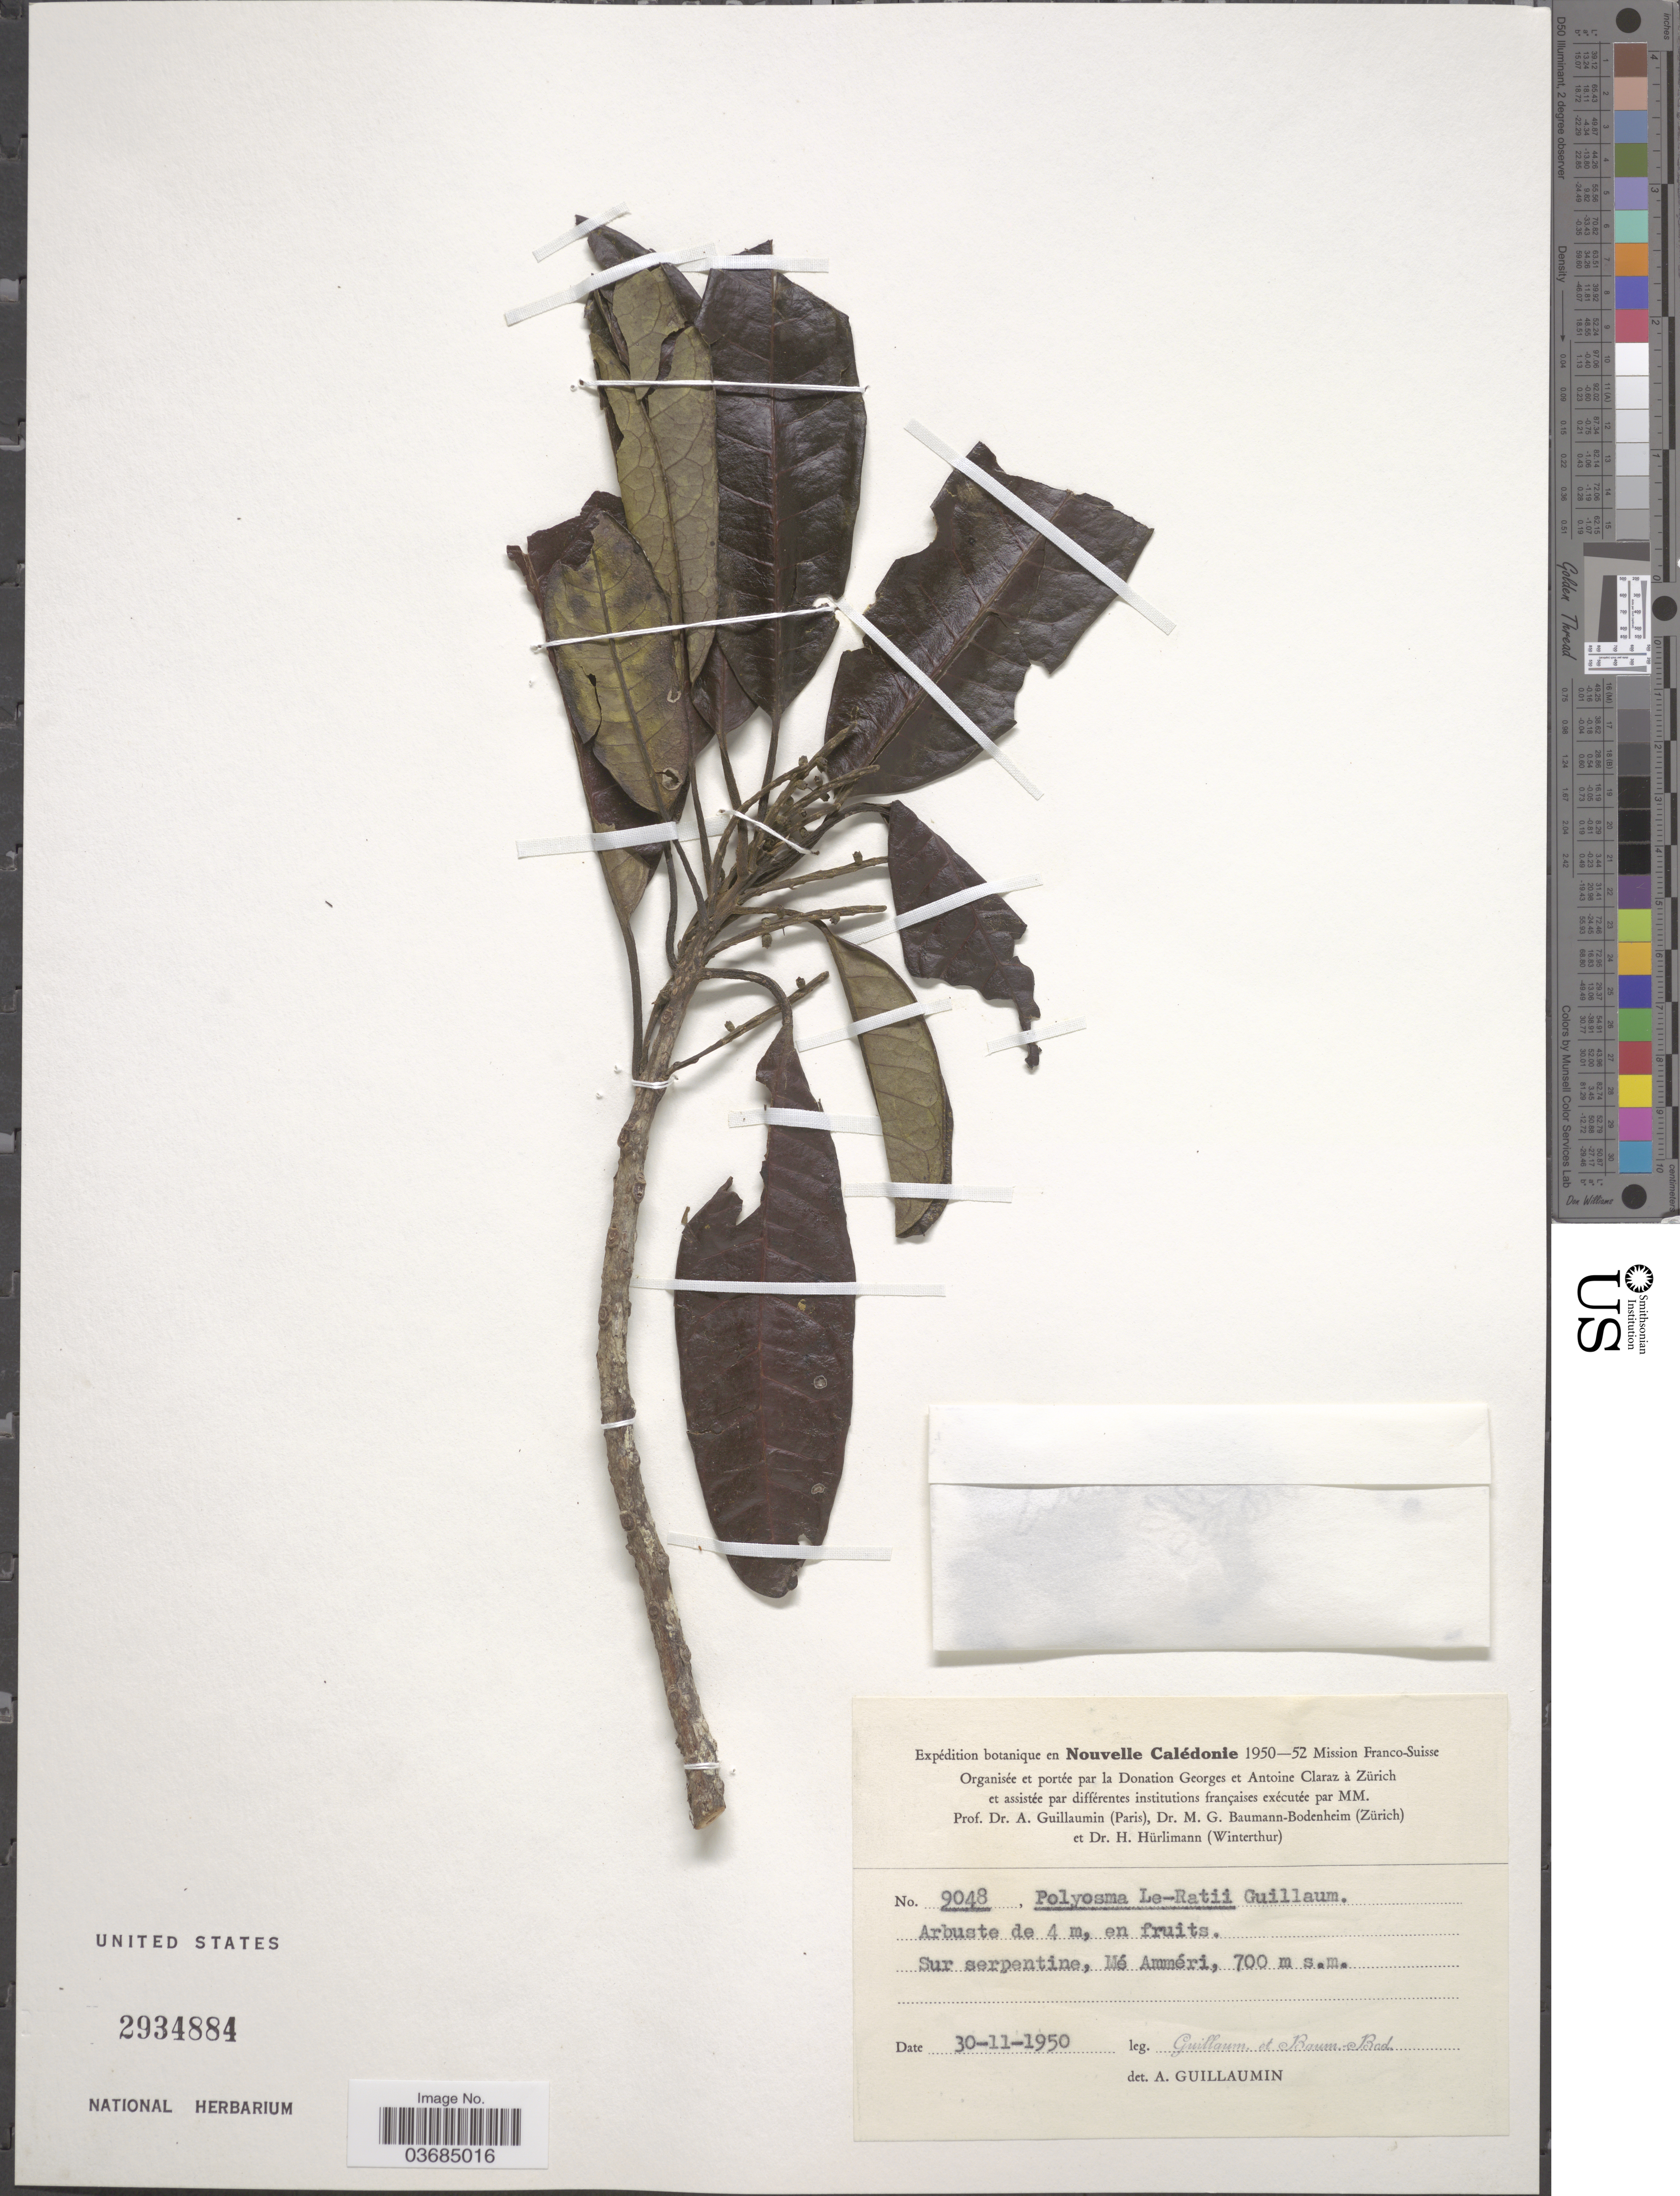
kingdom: Plantae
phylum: Tracheophyta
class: Magnoliopsida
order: Escalloniales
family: Escalloniaceae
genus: Polyosma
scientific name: Polyosma le-ratii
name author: Guillaumin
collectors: A. Guillaumin & M. G. Baumann-Bodenheim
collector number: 9048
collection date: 1950-11-30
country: New Caledonia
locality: Expédition botanique en Nouvelle Calédonie 1950-52 Mission Franco-Suisse. Sur serpentine, Mé Amméri.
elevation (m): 700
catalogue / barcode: US 2934884